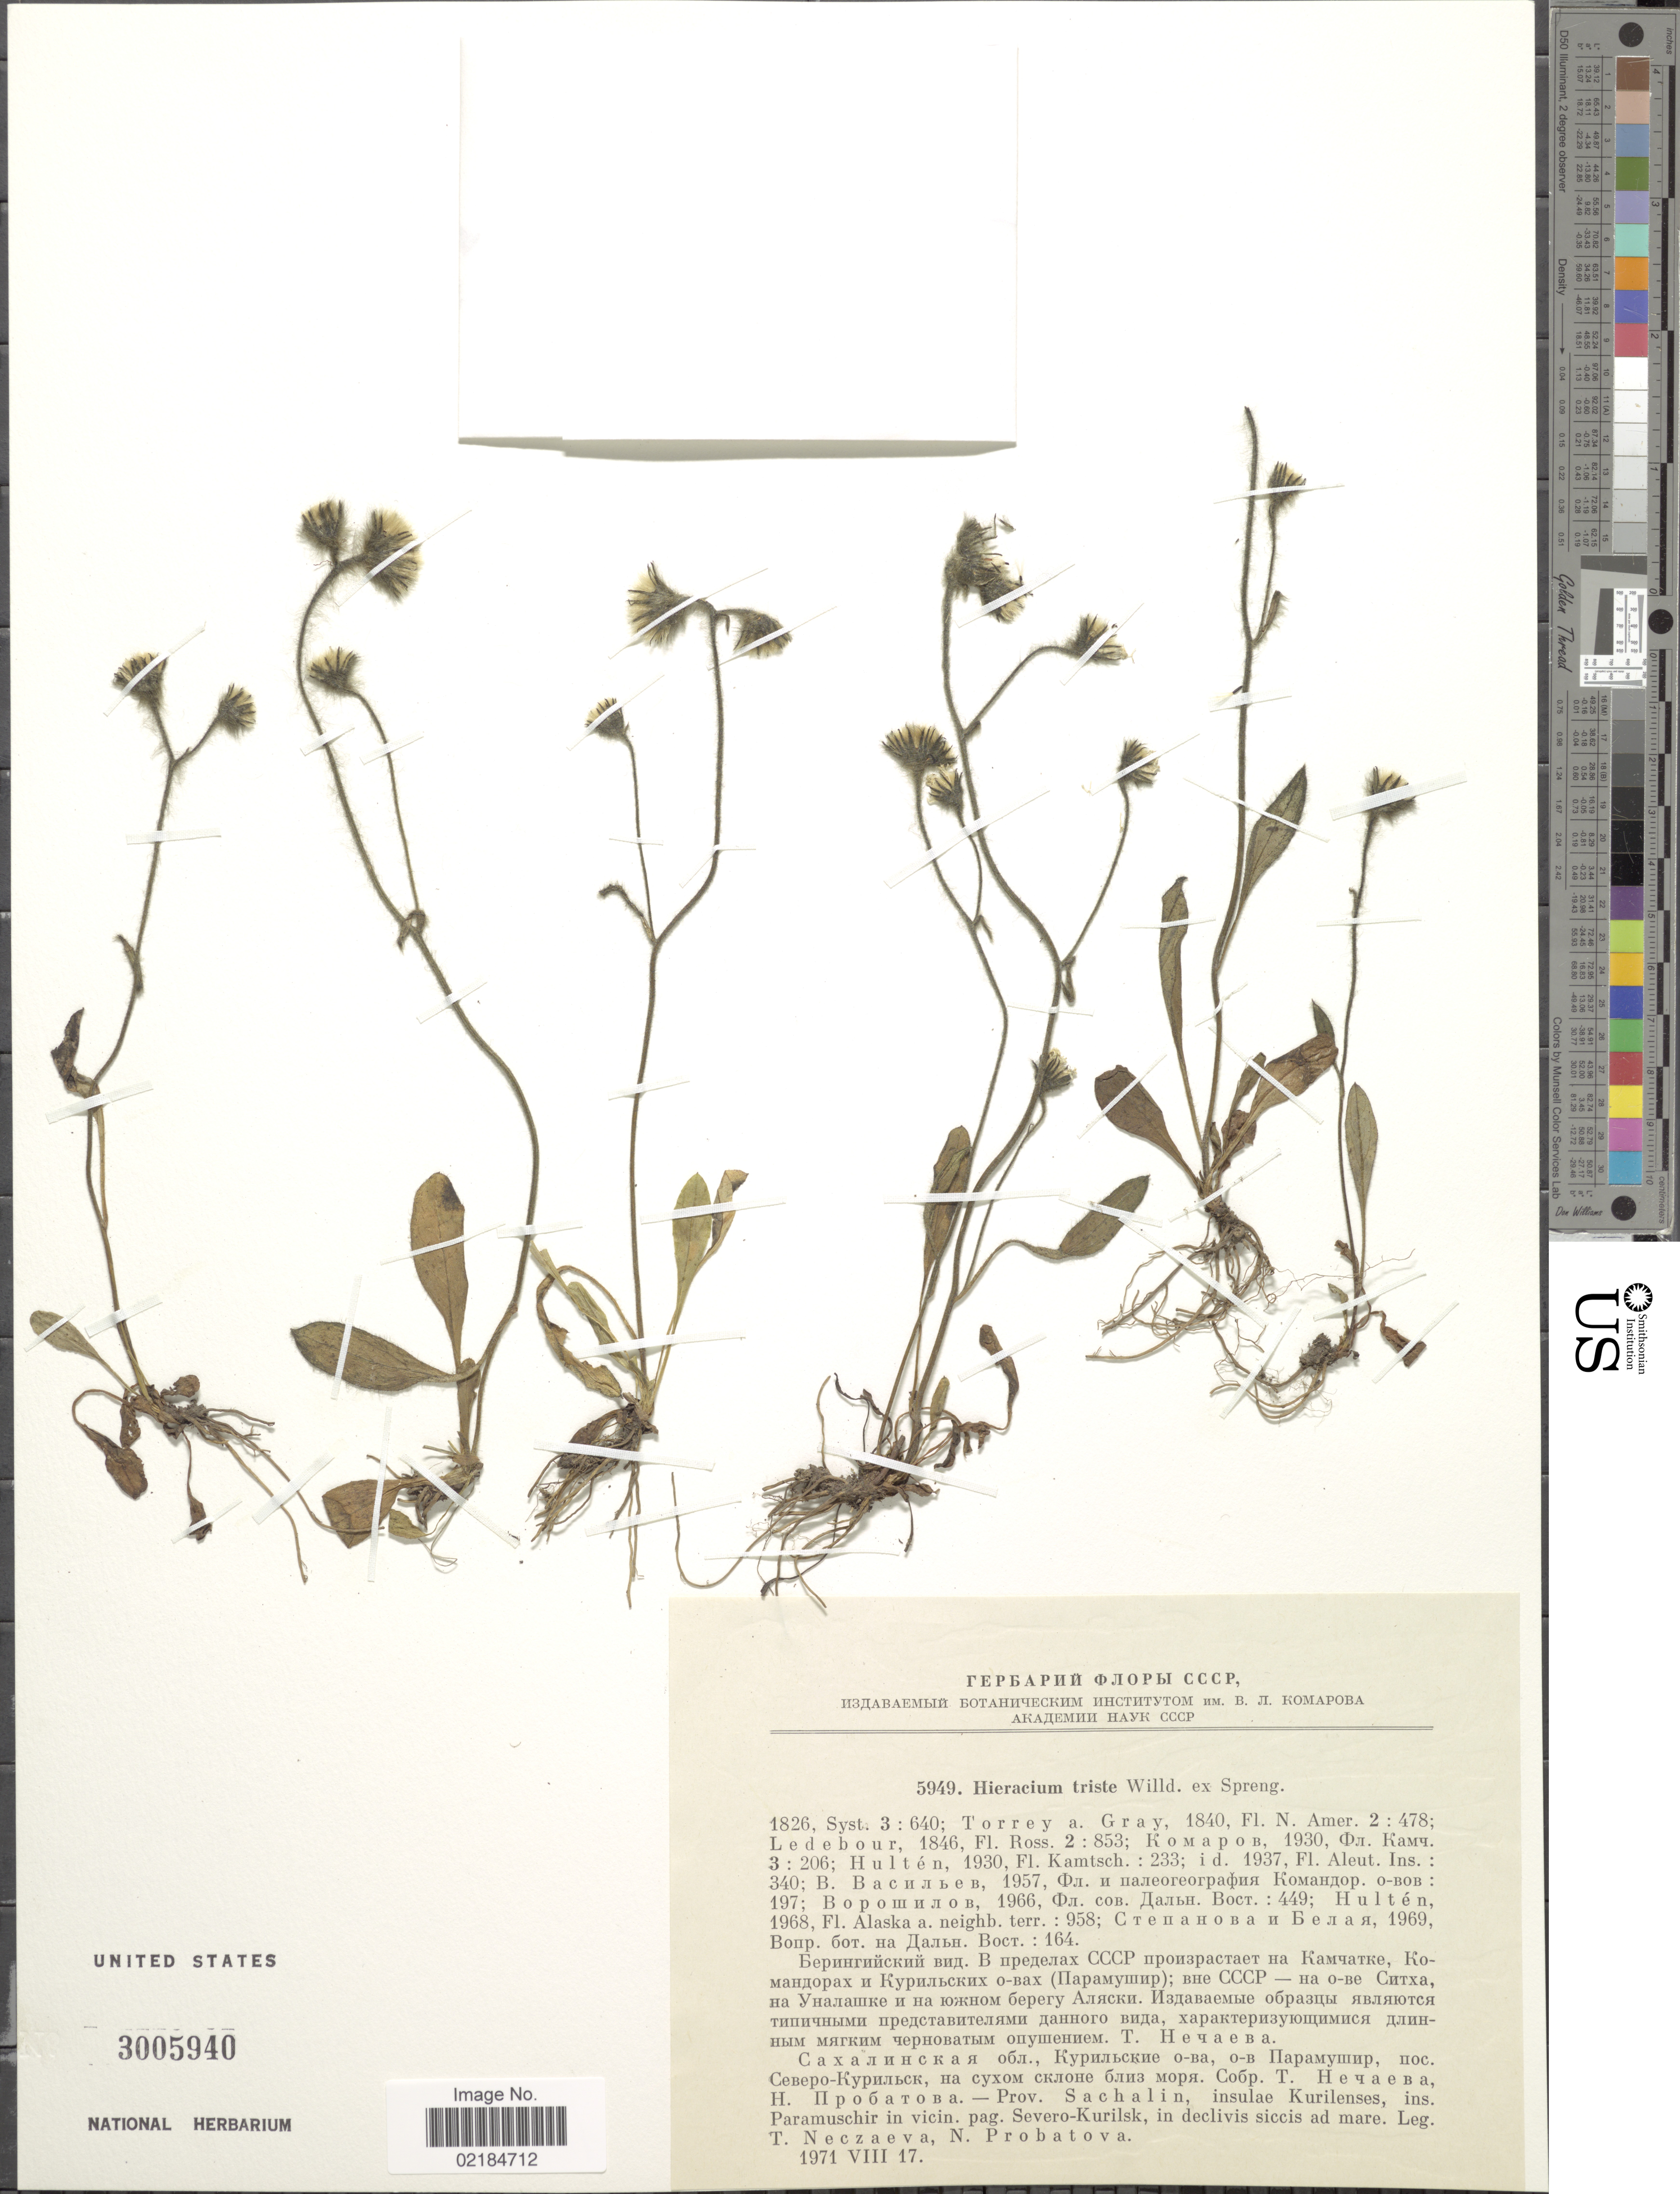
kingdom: Plantae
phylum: Tracheophyta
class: Magnoliopsida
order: Asterales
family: Asteraceae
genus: Hieracium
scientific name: Hieracium antarcticum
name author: d'Urv.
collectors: T. Neczaeva & N. S. Probatova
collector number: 5949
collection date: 1971-08-17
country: Russian Federation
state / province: Sakhalin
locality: Prov. Sachalin, insulae Kurilenses, ins. Paramuschir in vicin. pag. Severo-Kurilsk, in declivis siccis ad mare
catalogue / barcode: US 3005940